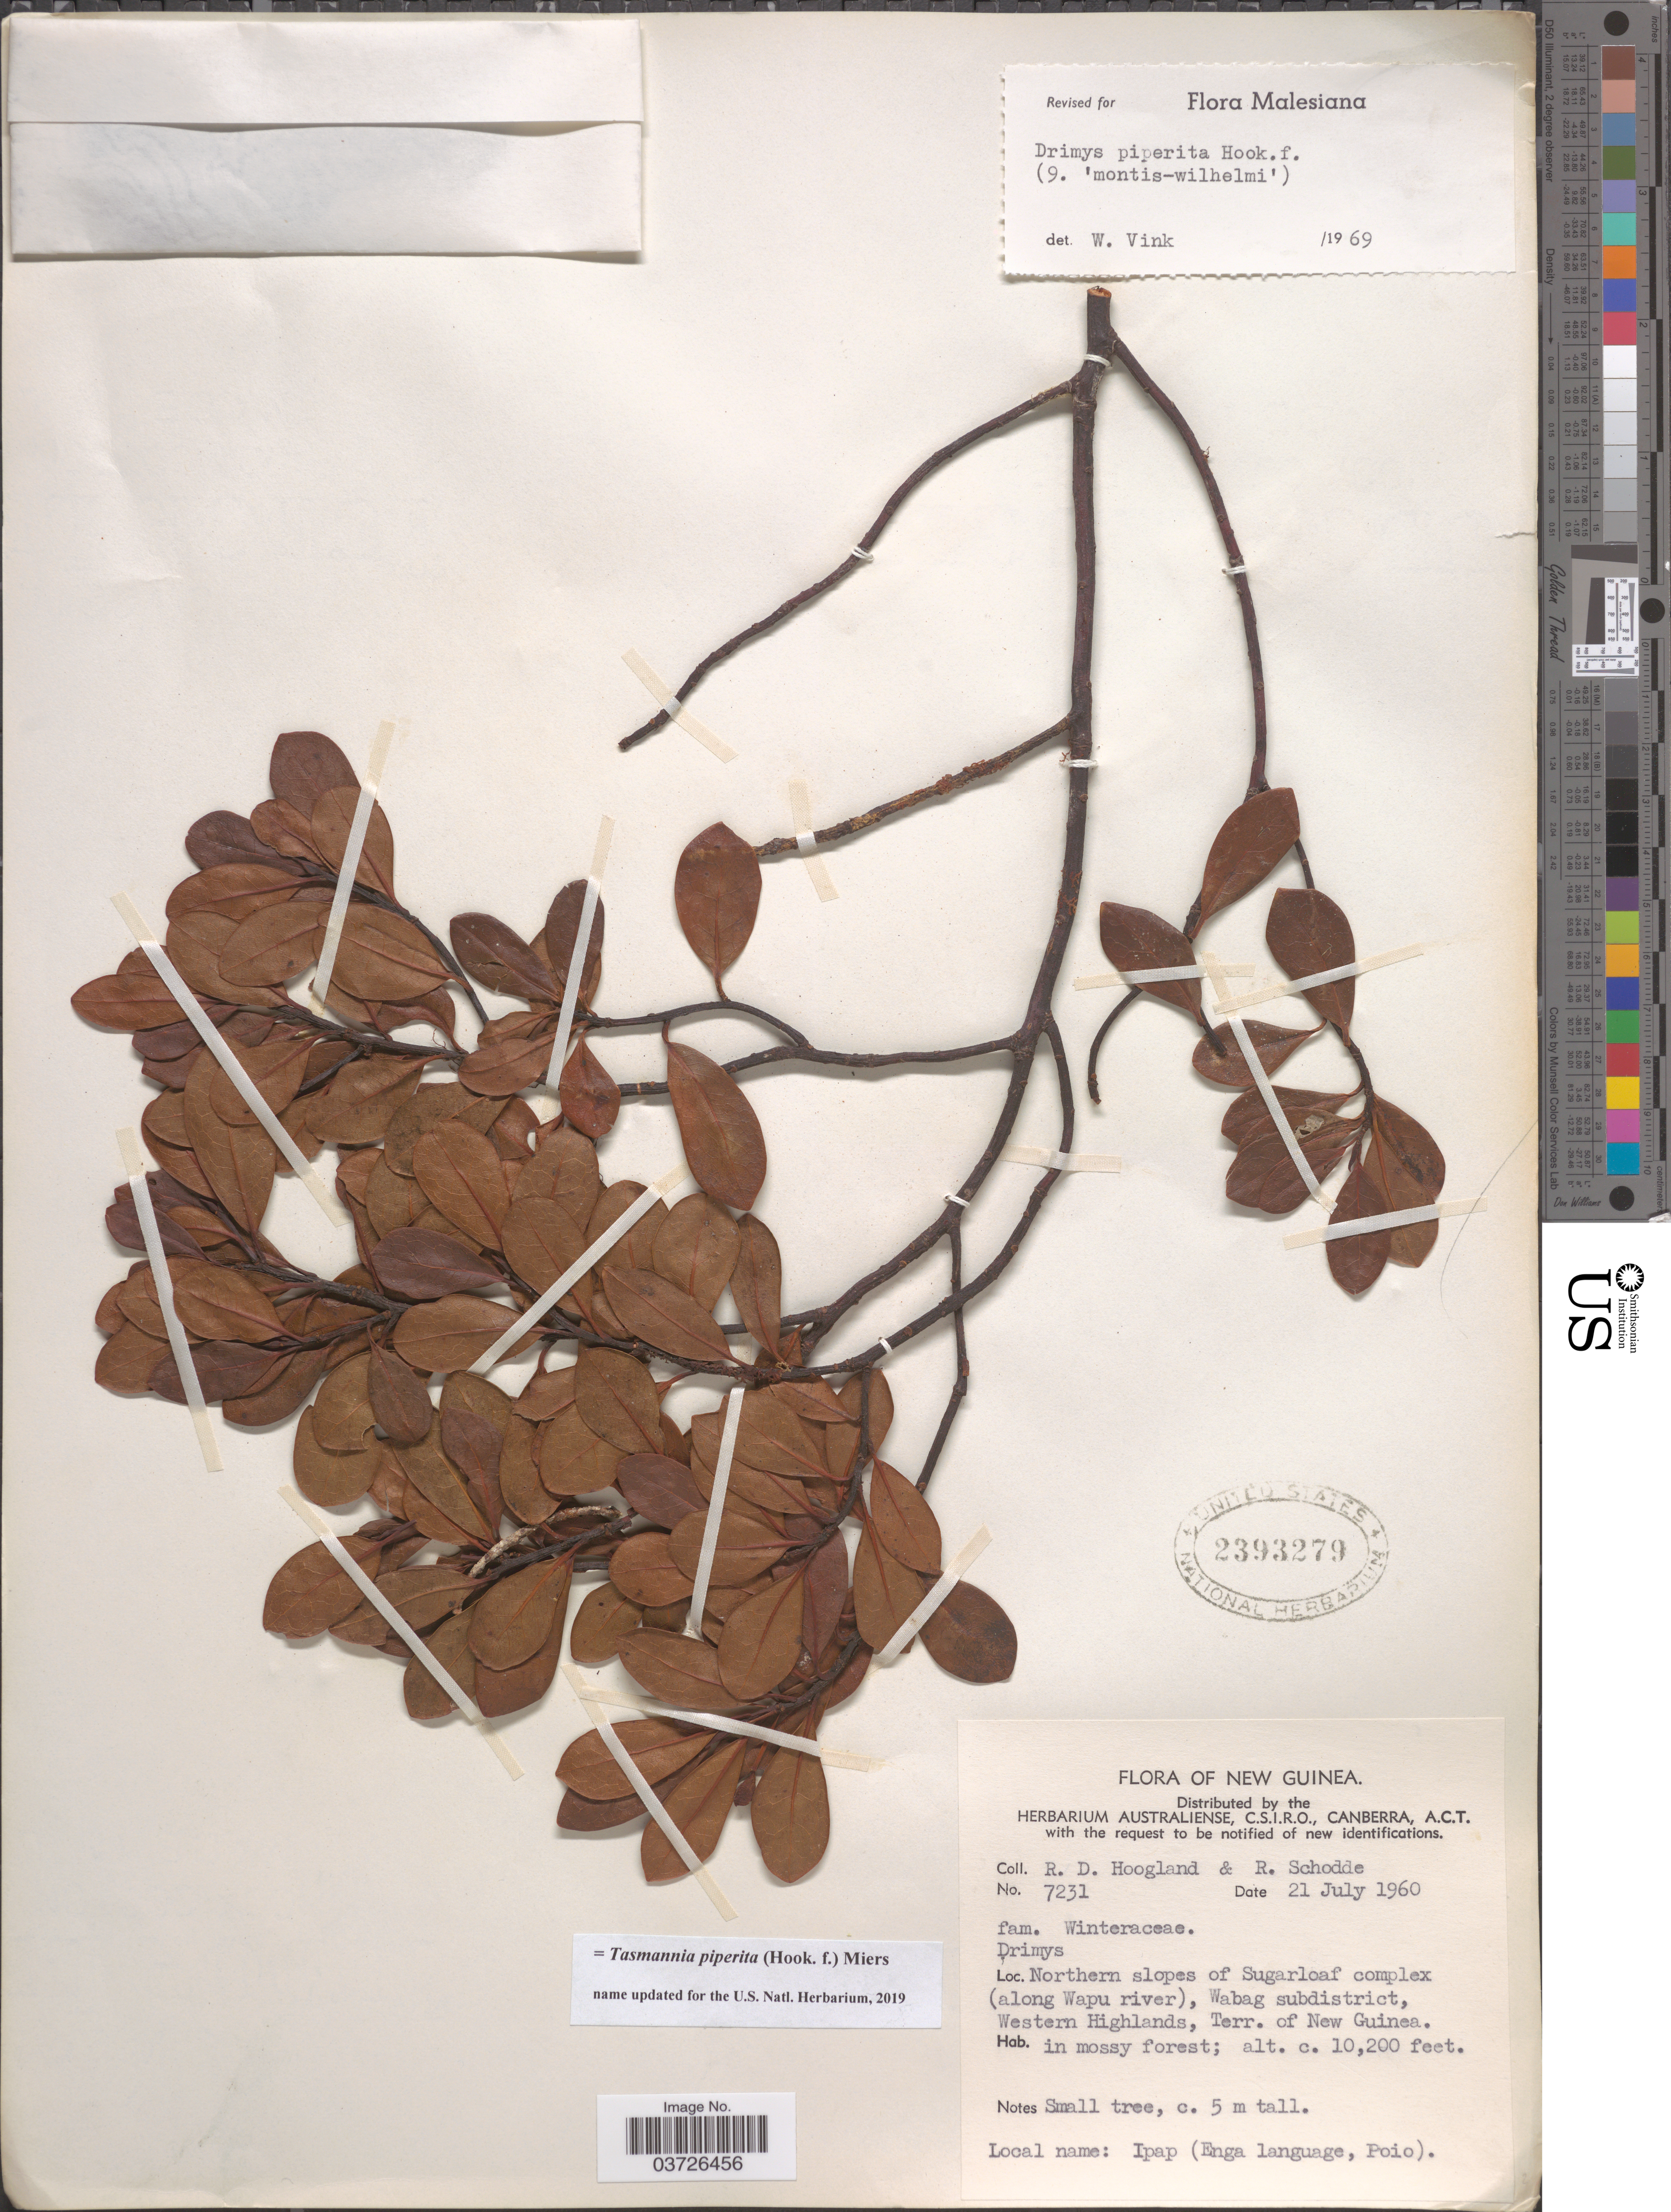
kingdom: Plantae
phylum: Tracheophyta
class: Magnoliopsida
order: Canellales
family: Winteraceae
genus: Tasmannia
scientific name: Tasmannia piperita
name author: (Hook. f.) Miers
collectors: R. D. Hoogland & R. Schodde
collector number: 7231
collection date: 1960-07-21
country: Papua New Guinea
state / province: Western Highlands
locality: New Guinea. Northern slopes of Sugarloaf complex (along Wapu river), Wabag subdistrict, Terr. of New Guinea.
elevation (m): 3109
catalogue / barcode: US 2393279